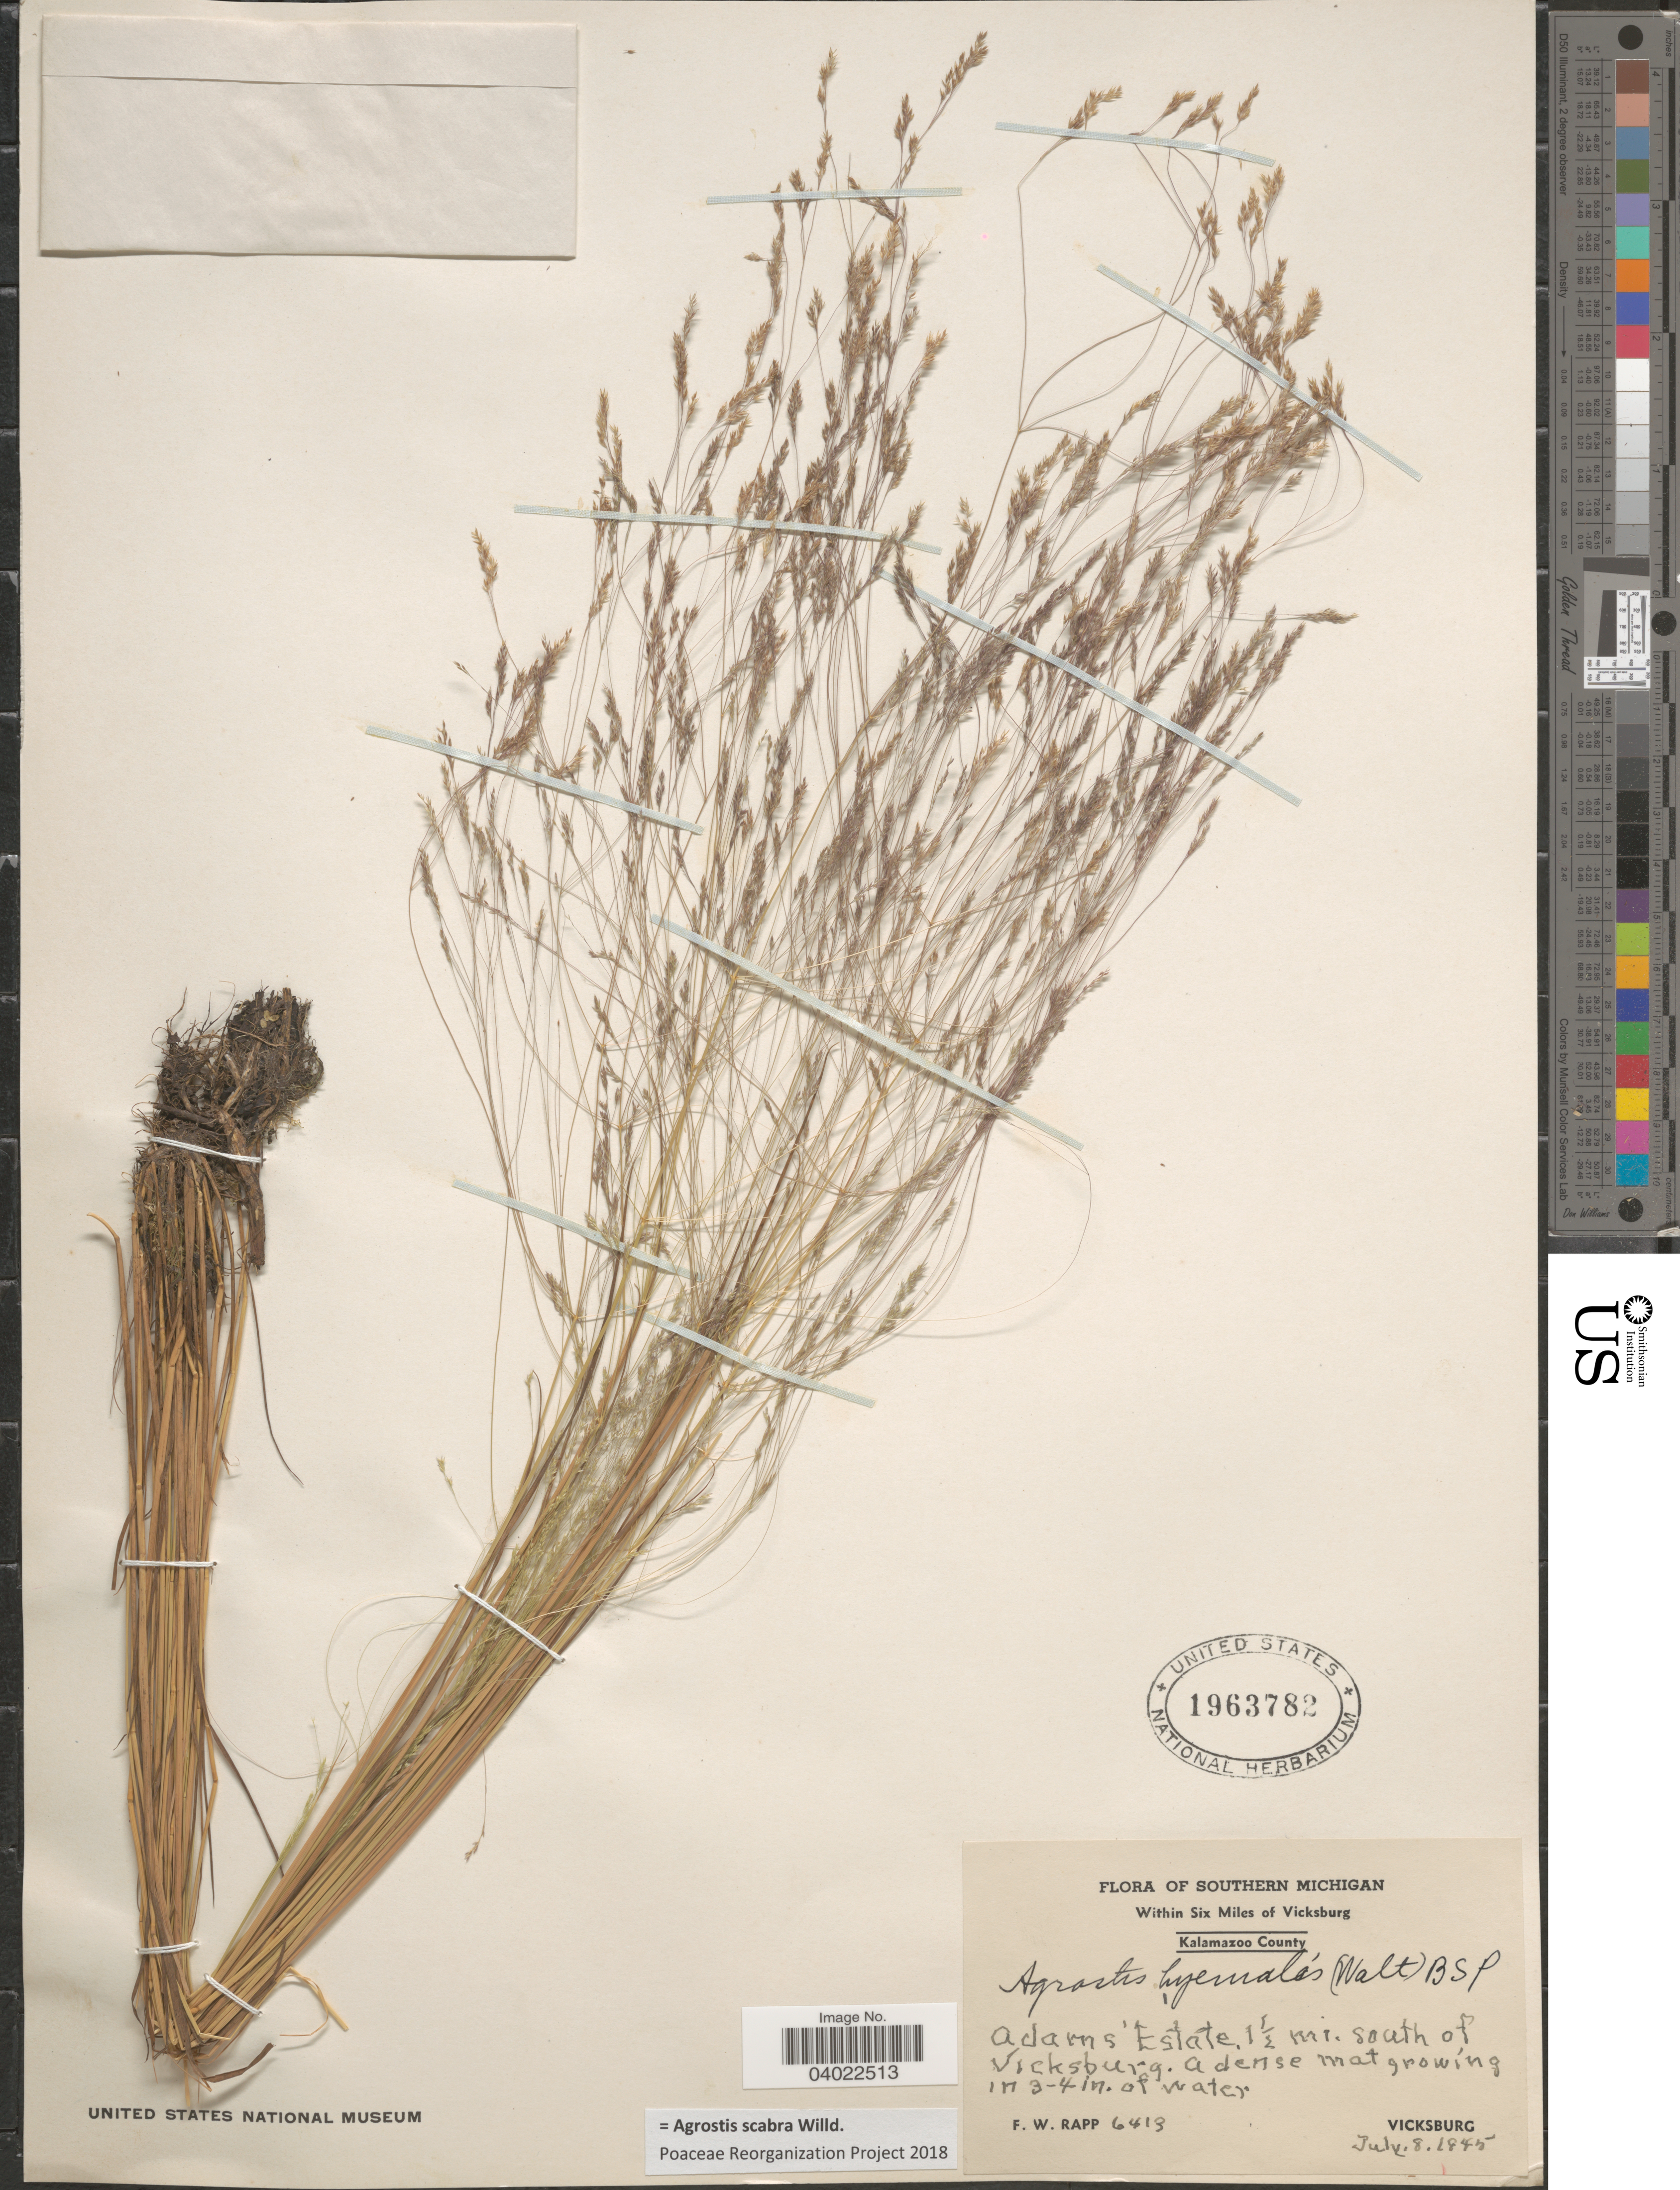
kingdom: Plantae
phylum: Tracheophyta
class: Liliopsida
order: Poales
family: Poaceae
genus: Agrostis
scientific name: Agrostis scabra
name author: Willd.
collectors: F. Rapp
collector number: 6413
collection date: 1845-07-08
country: United States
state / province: Michigan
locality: Southern Michigan. Within Six Miles of Vicksburg. Kalamazoo County. Adam's Estate. 1½ mi. south of Vicksburg. Vicksburg.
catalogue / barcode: US 1963782